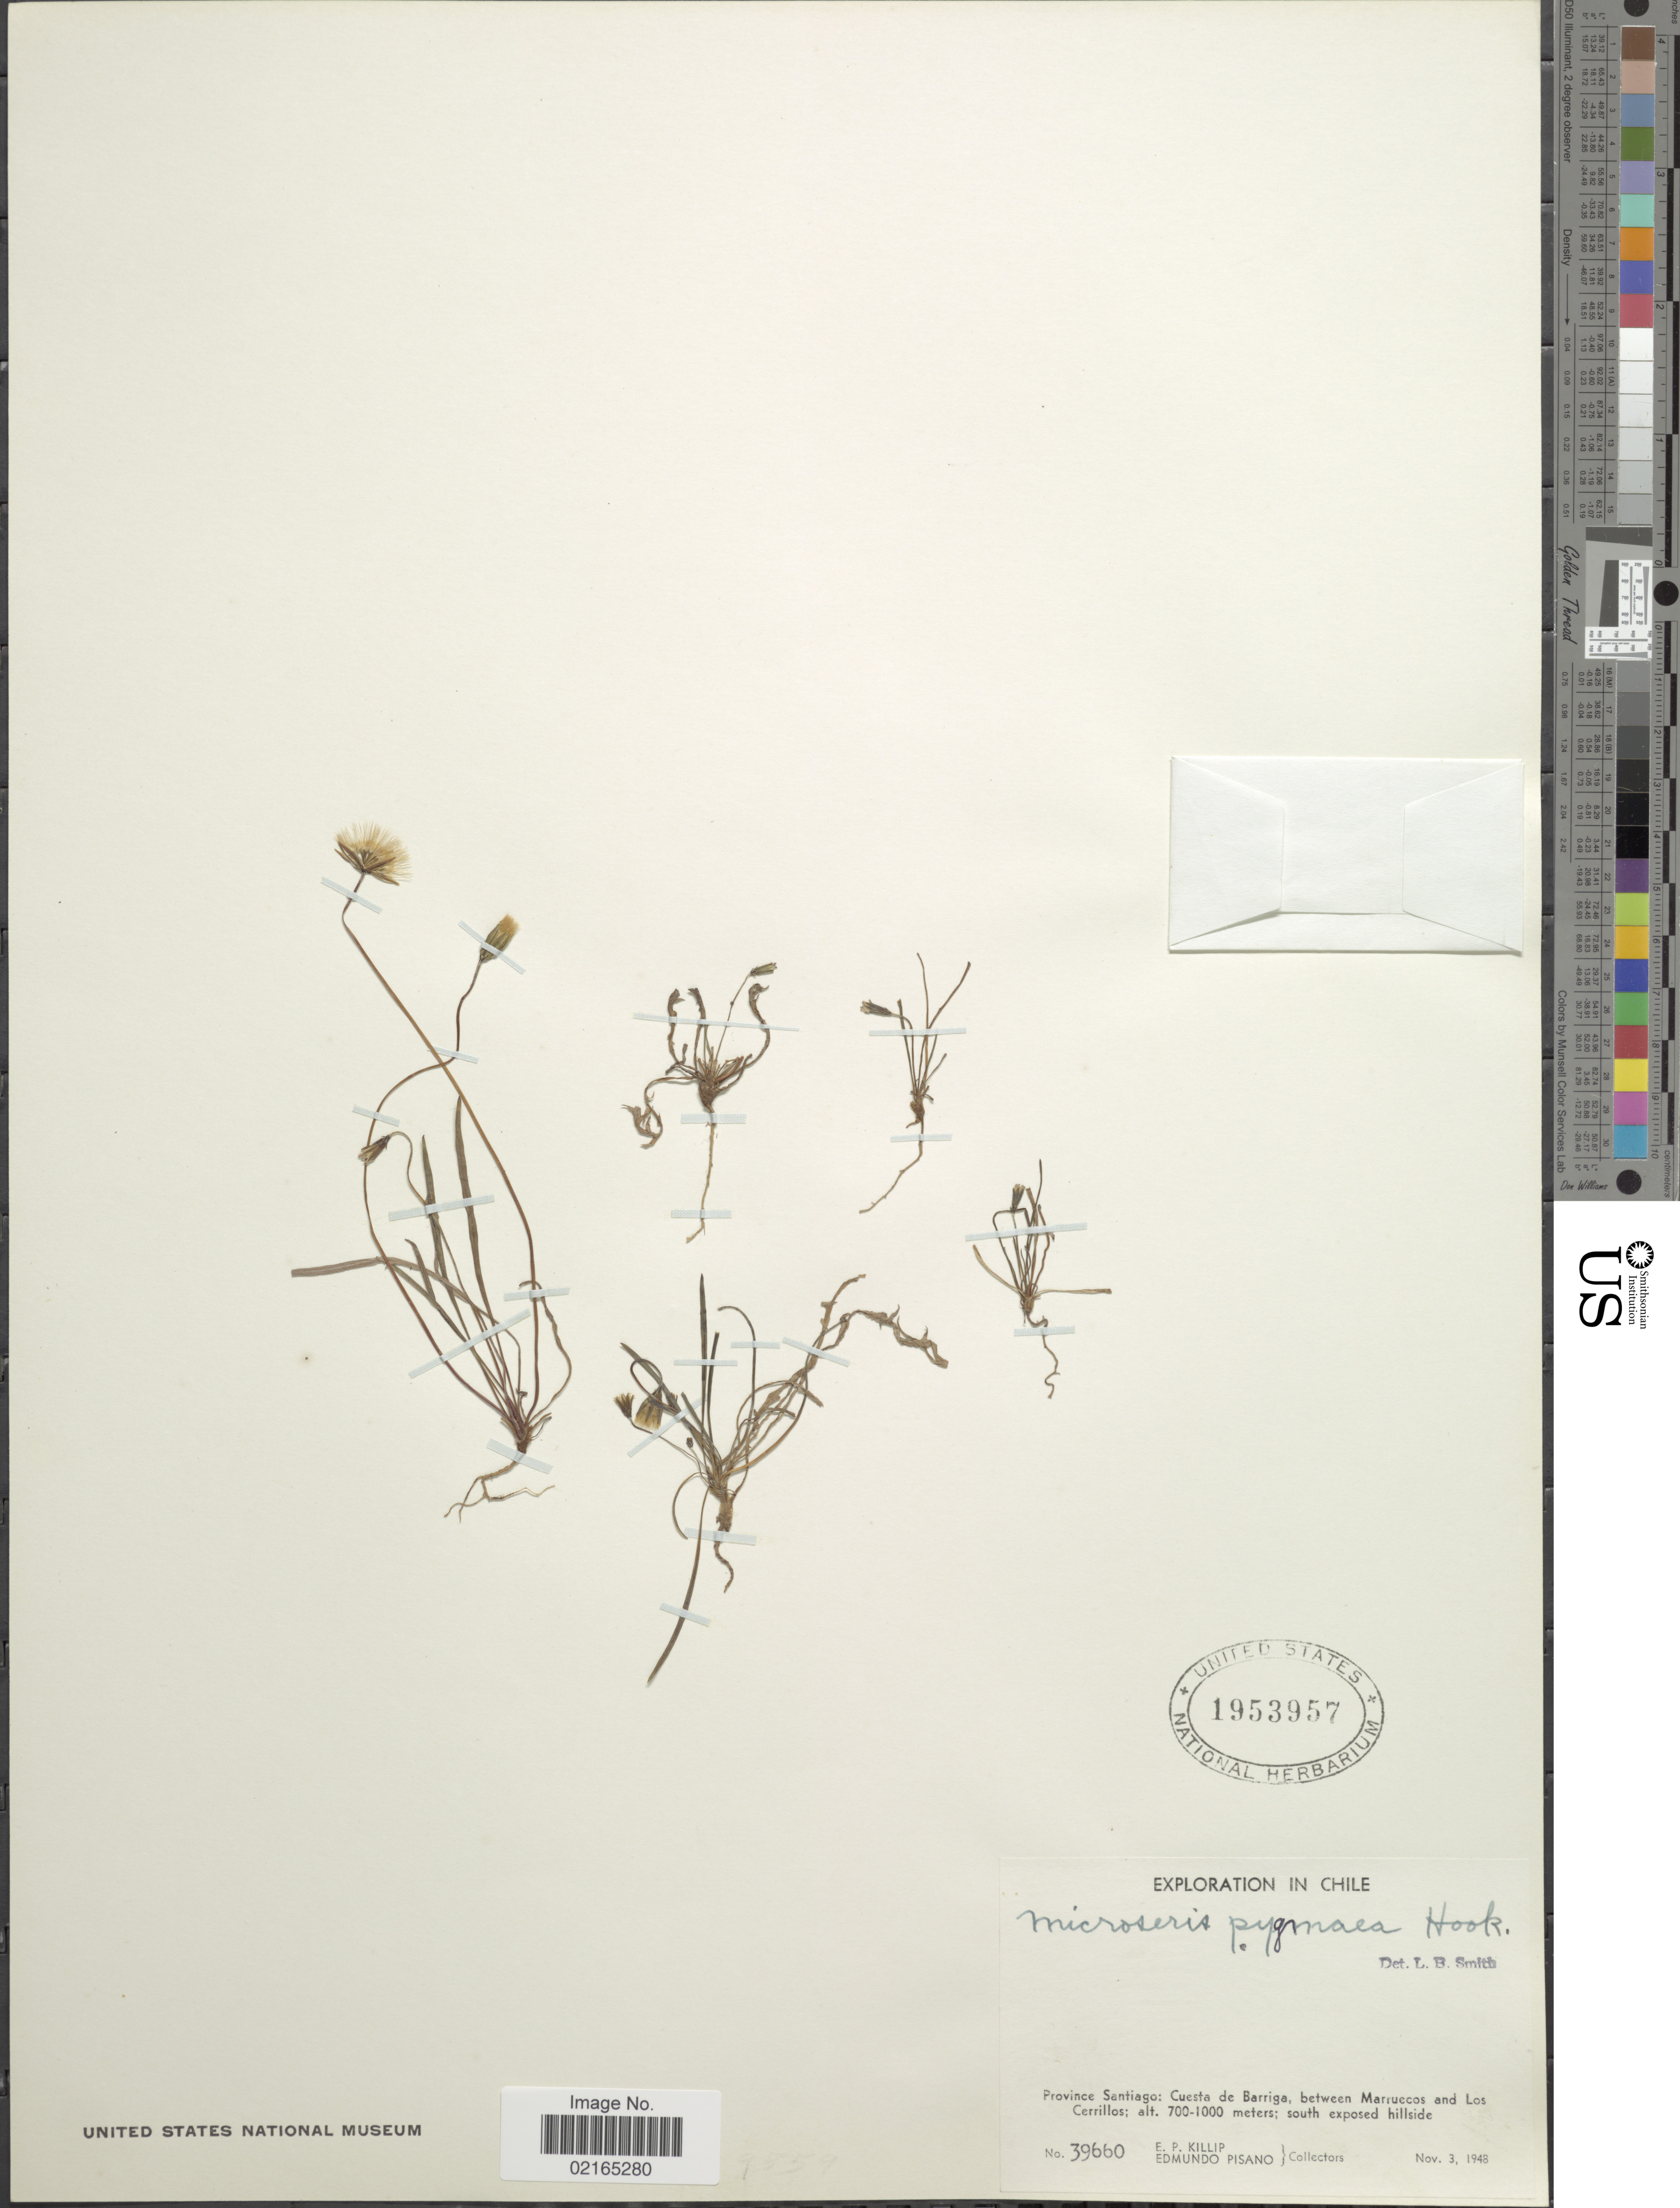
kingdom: Plantae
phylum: Tracheophyta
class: Magnoliopsida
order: Asterales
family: Asteraceae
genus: Microseris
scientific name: Microseris pygmaea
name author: D. Don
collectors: E. P. Killip & E. Pisano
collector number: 39660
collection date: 1948-11-03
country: Chile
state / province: Región Metropolitana (RM)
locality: Province: Santiago: Cuesta de Barriga, between Marruecos and Los Cerrillos; south exposed hillside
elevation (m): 700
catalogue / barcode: US 1953957